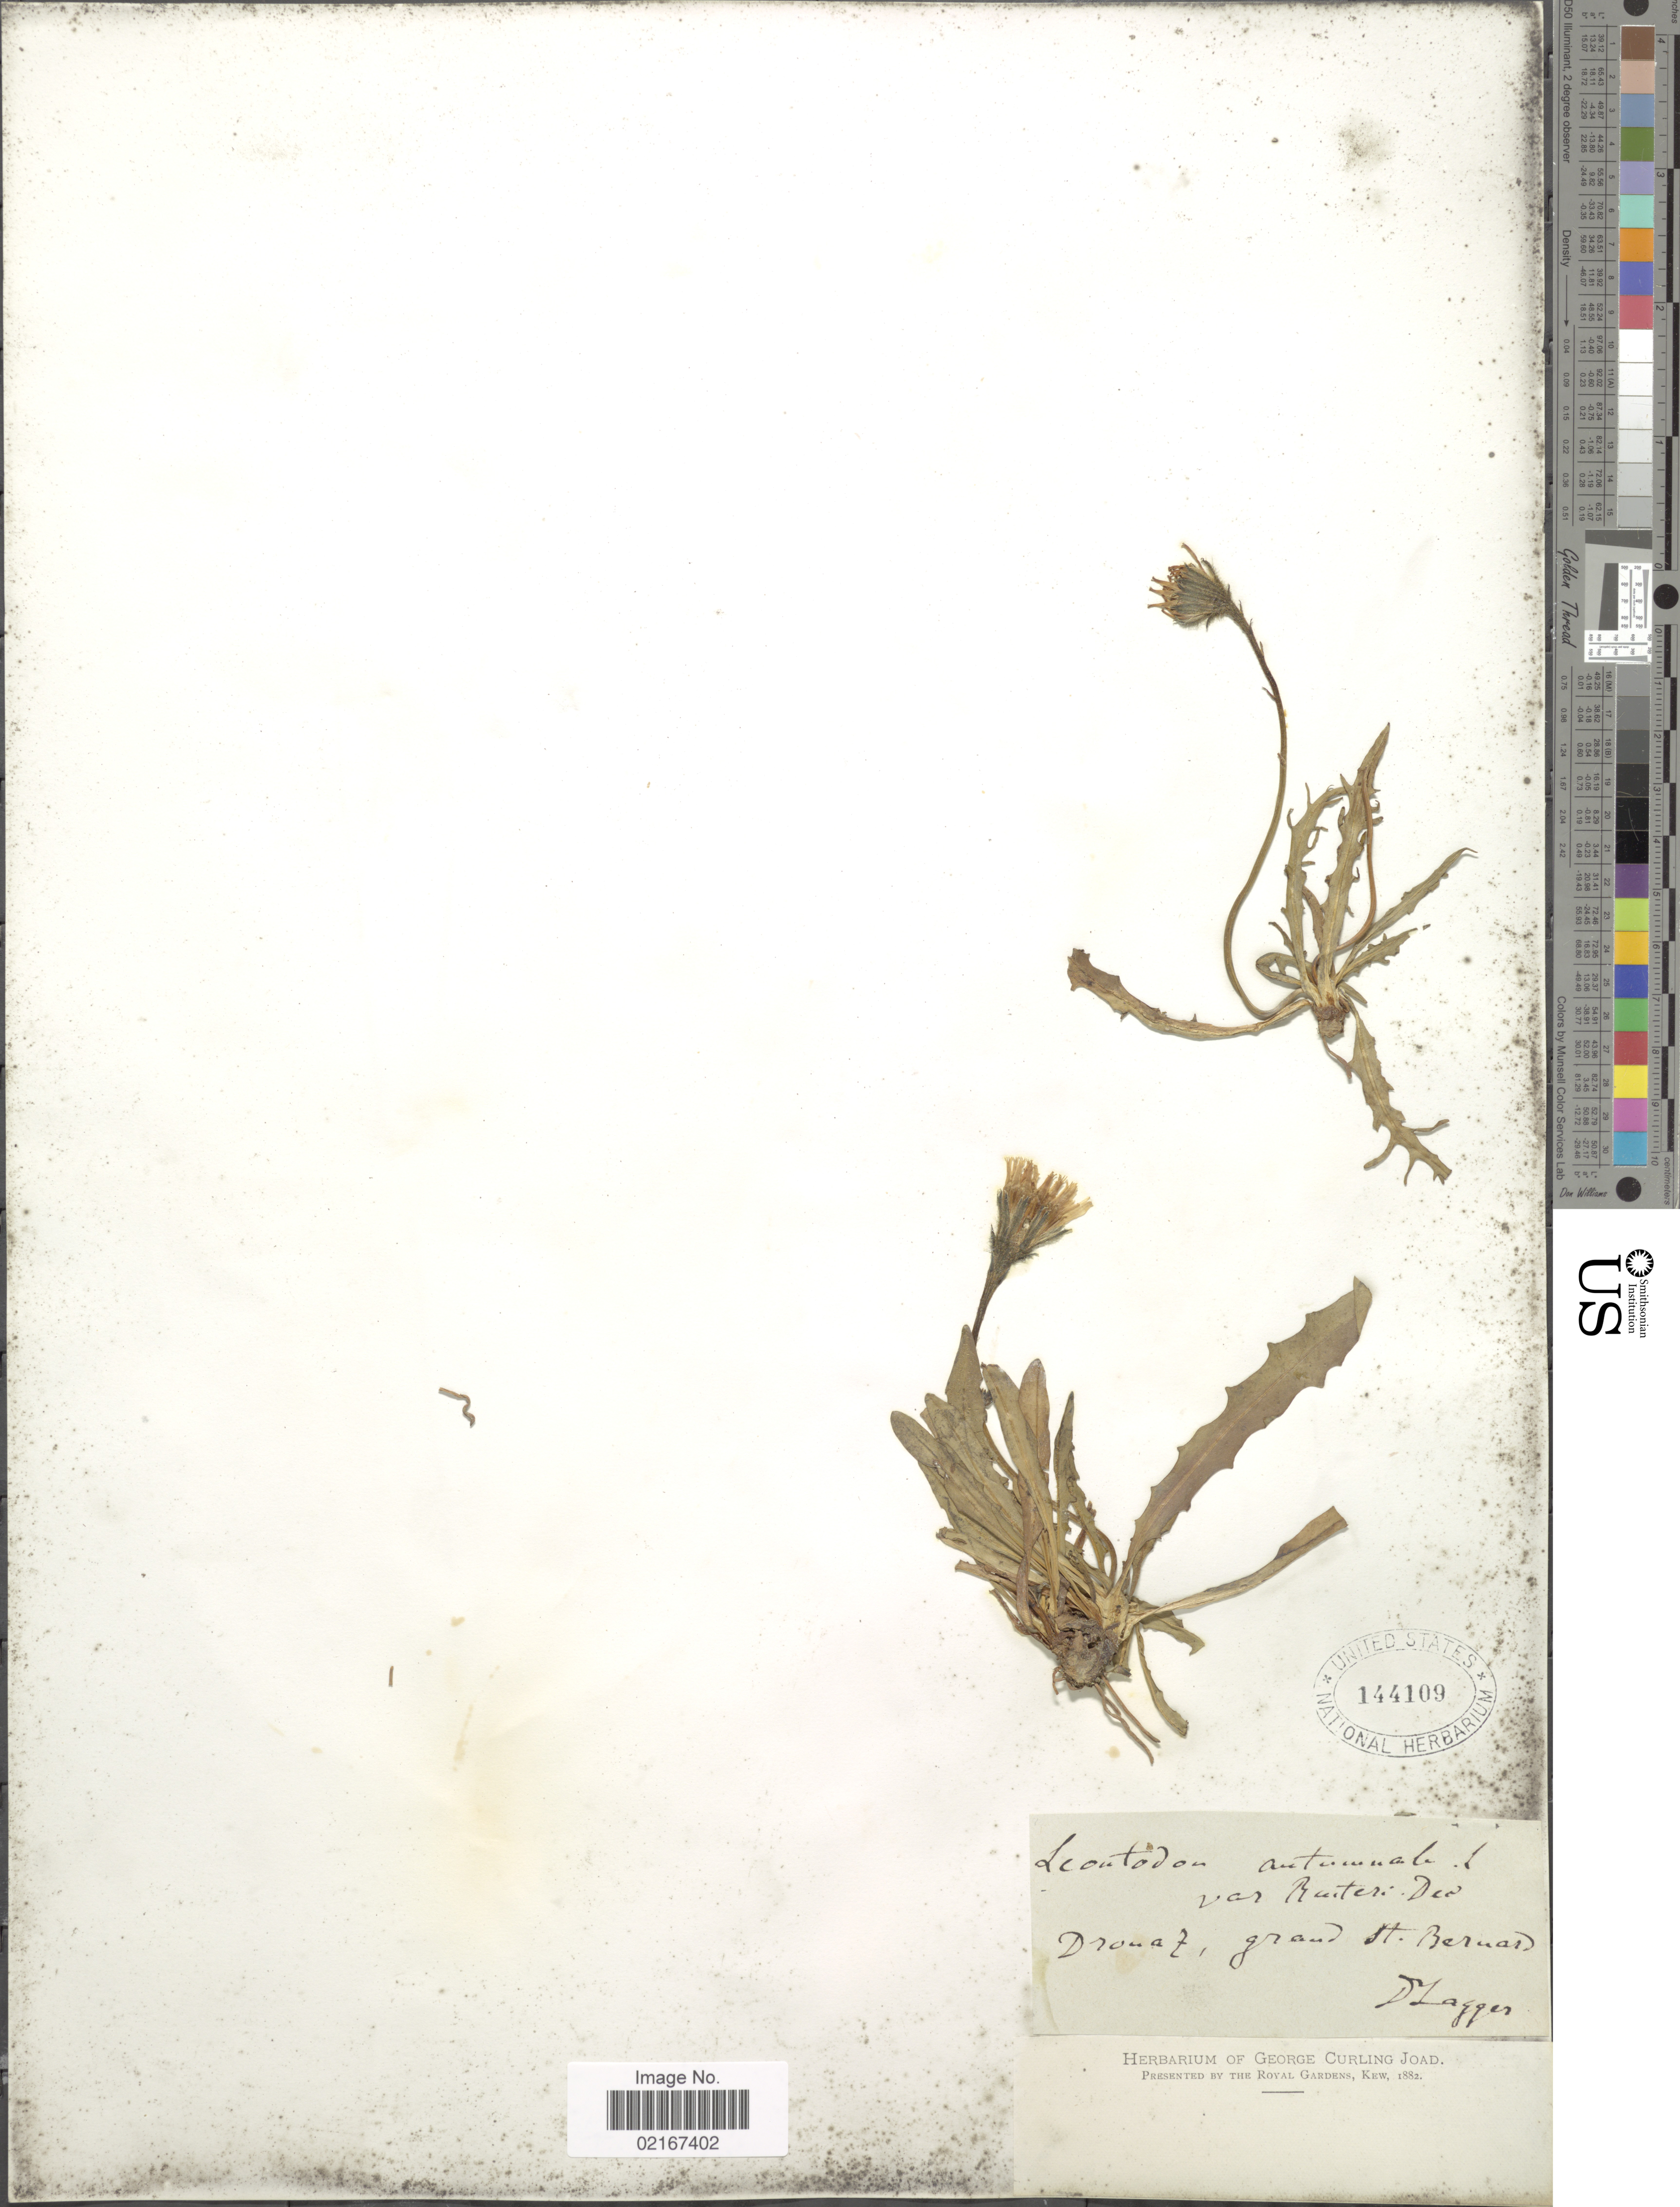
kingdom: Plantae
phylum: Tracheophyta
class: Magnoliopsida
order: Asterales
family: Asteraceae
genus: Leontodon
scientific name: Leontodon autumnalis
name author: L.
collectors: D. Lagger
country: Switzerland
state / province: Valais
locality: Grand St. Bernard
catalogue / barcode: US 144109